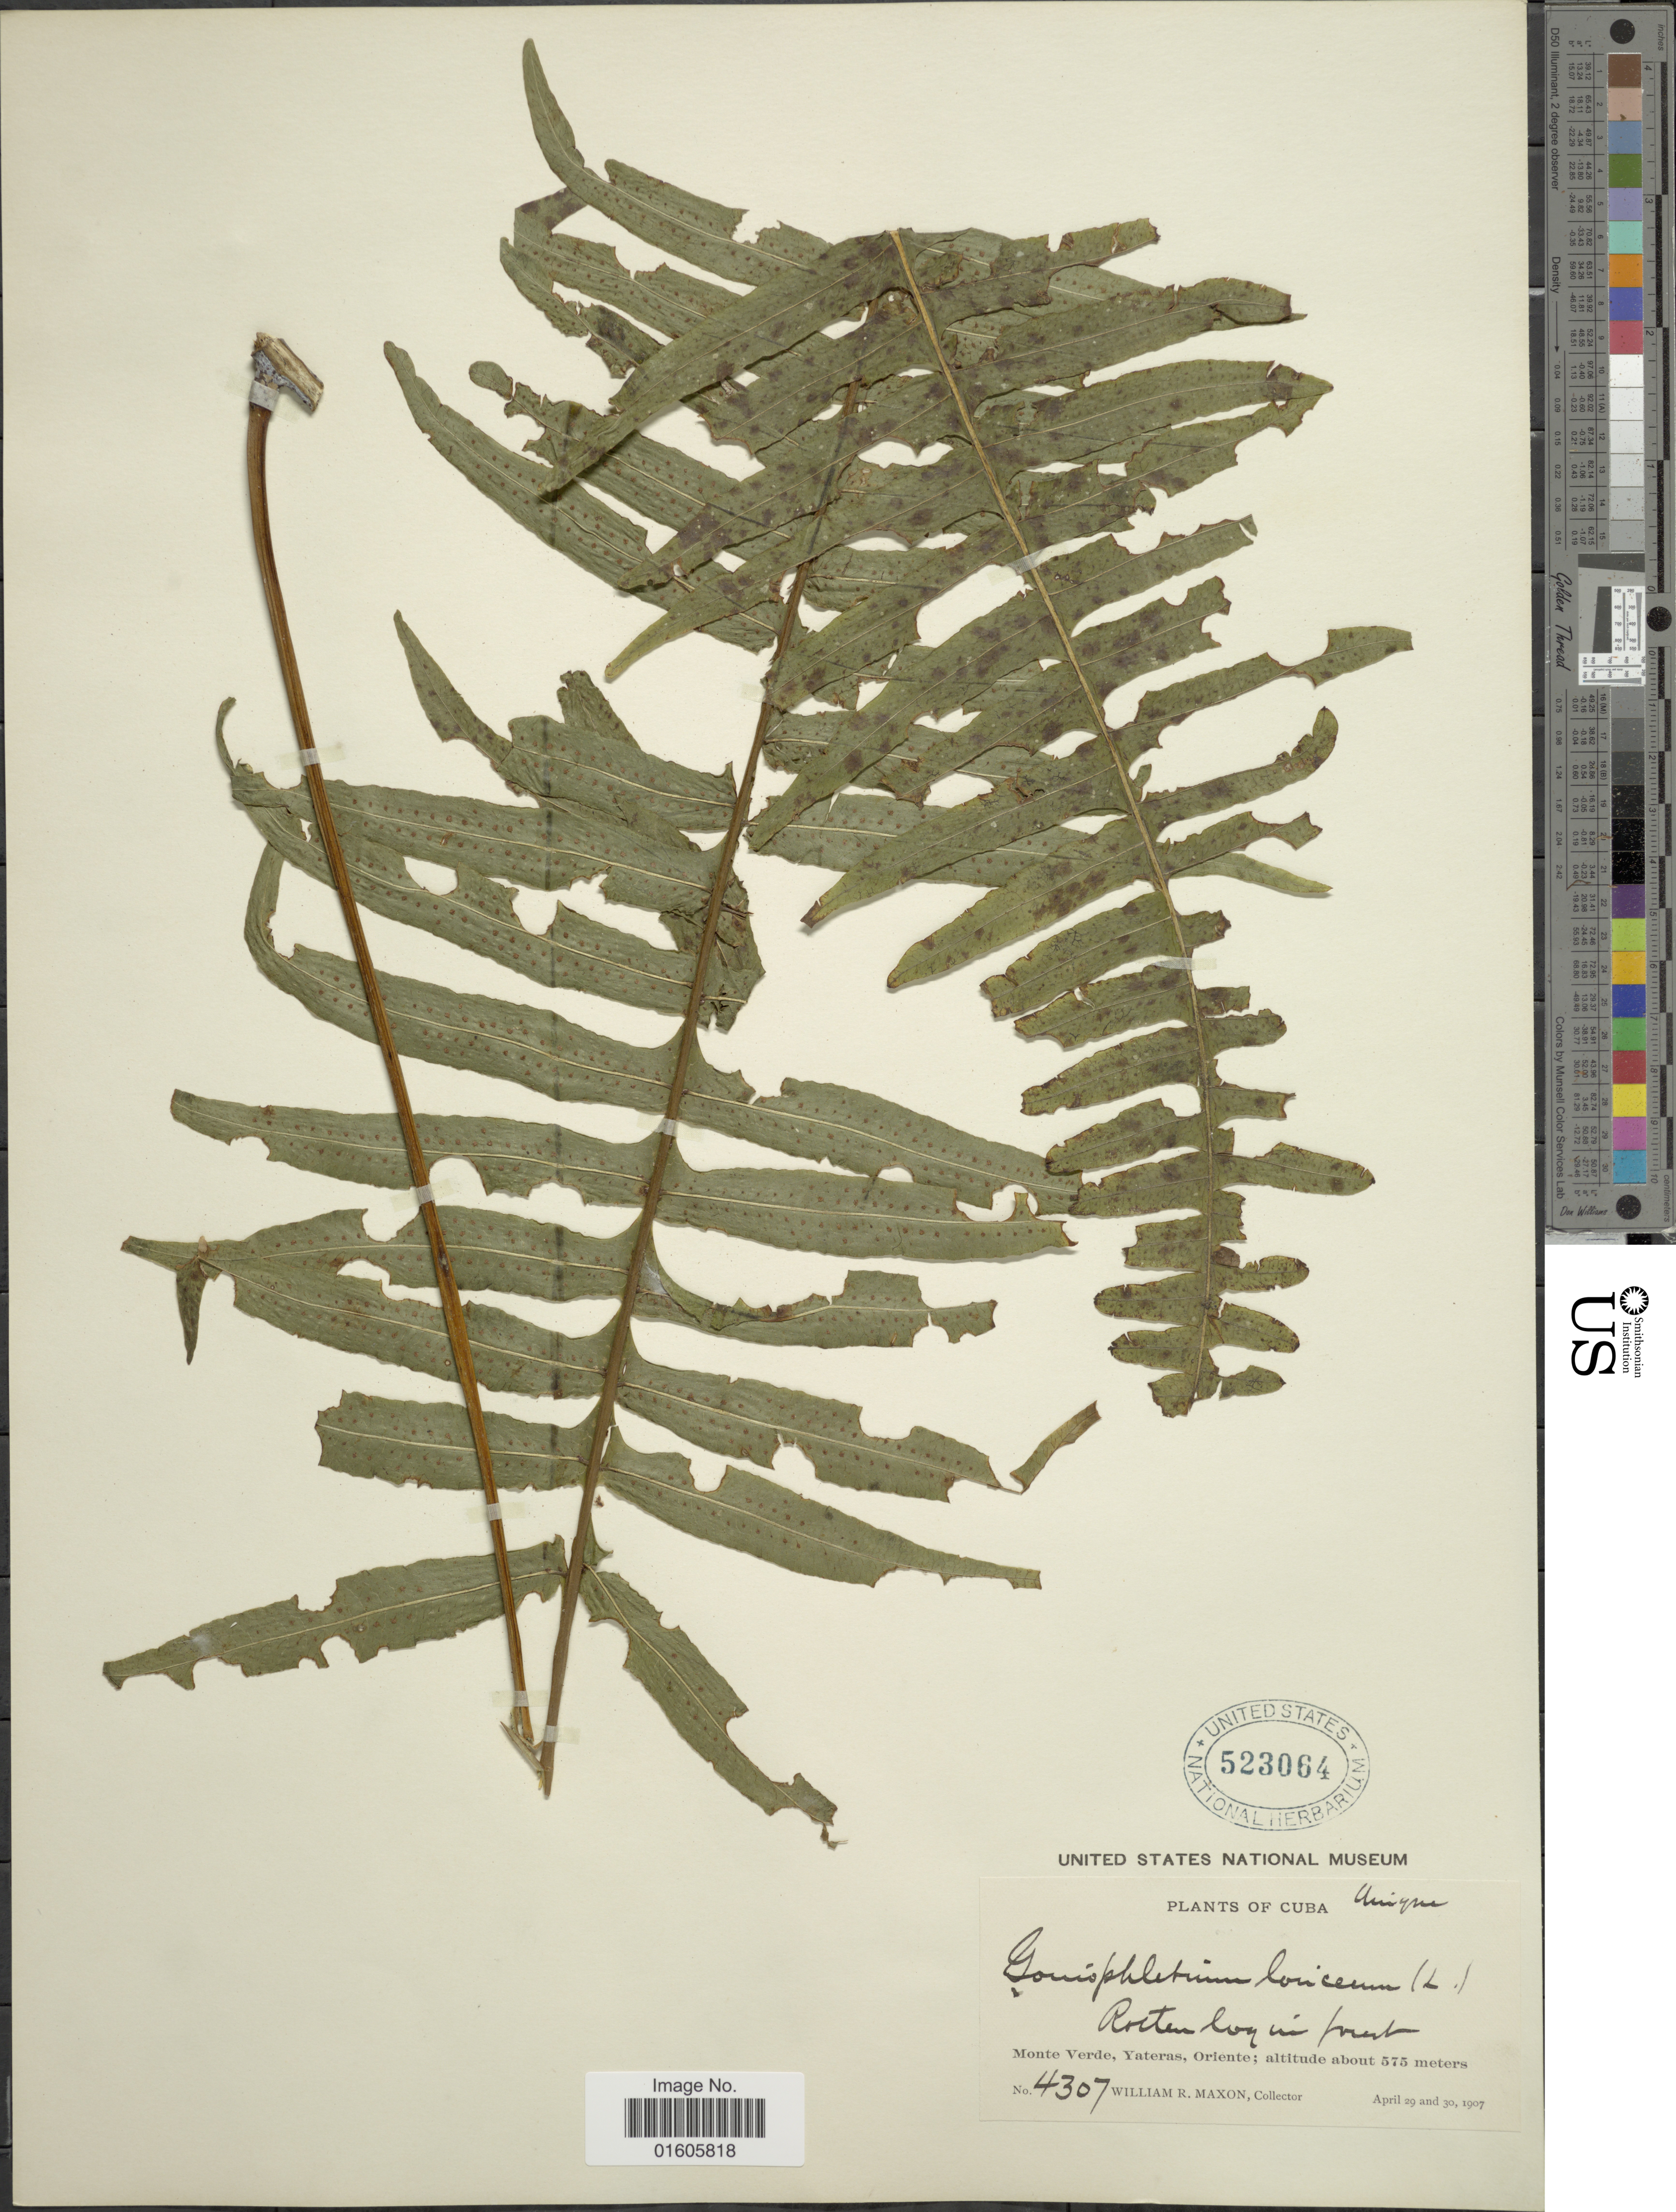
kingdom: Plantae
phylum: Tracheophyta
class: Polypodiopsida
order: Polypodiales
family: Polypodiaceae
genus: Serpocaulon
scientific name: Serpocaulon loriceum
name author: (L.) A.R. Sm.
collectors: W. R. Maxon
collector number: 4307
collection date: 1907-04-29/1907-04-30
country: Cuba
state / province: Oriente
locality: Monte Verde, Yateras, Oriente.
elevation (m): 575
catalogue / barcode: US 523064